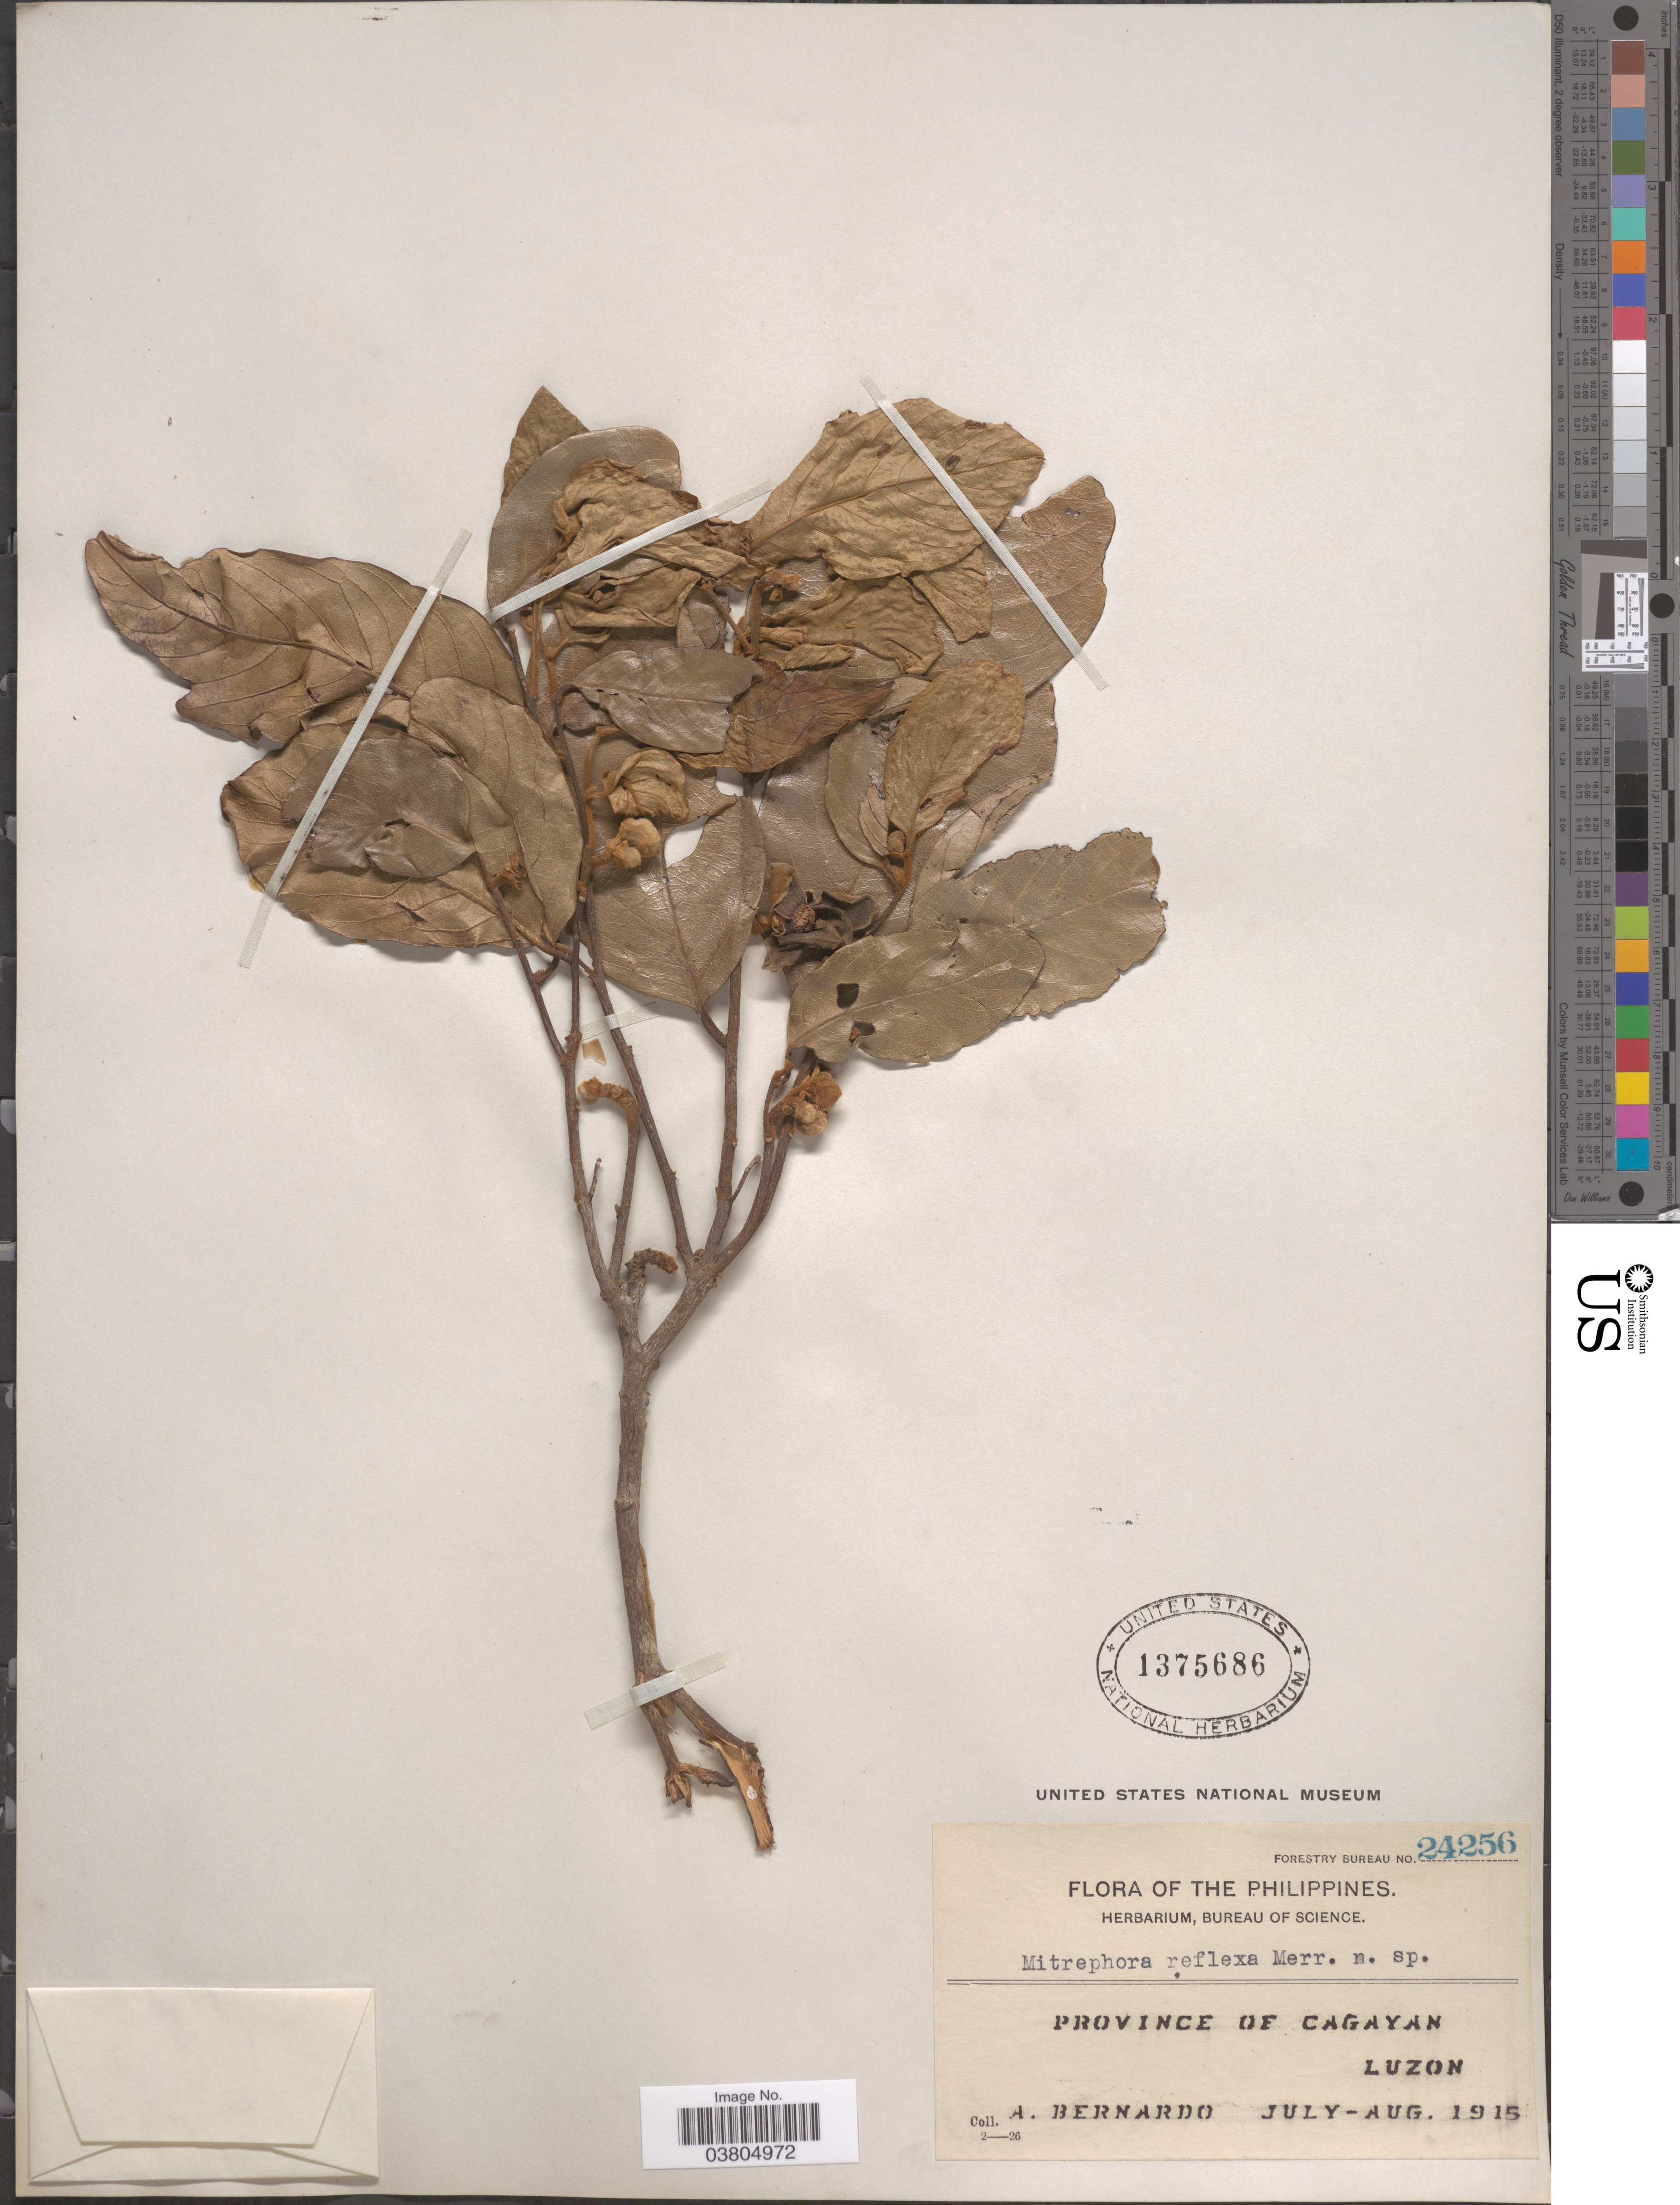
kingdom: Plantae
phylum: Tracheophyta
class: Magnoliopsida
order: Magnoliales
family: Annonaceae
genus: Mitrephora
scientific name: Mitrephora reflexa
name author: Merr.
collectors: A. Bernardo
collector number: Forestry Bureau 24256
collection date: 1915-07/1915-08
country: Philippines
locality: Province of Cagayan. Luzon.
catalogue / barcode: US 1375686